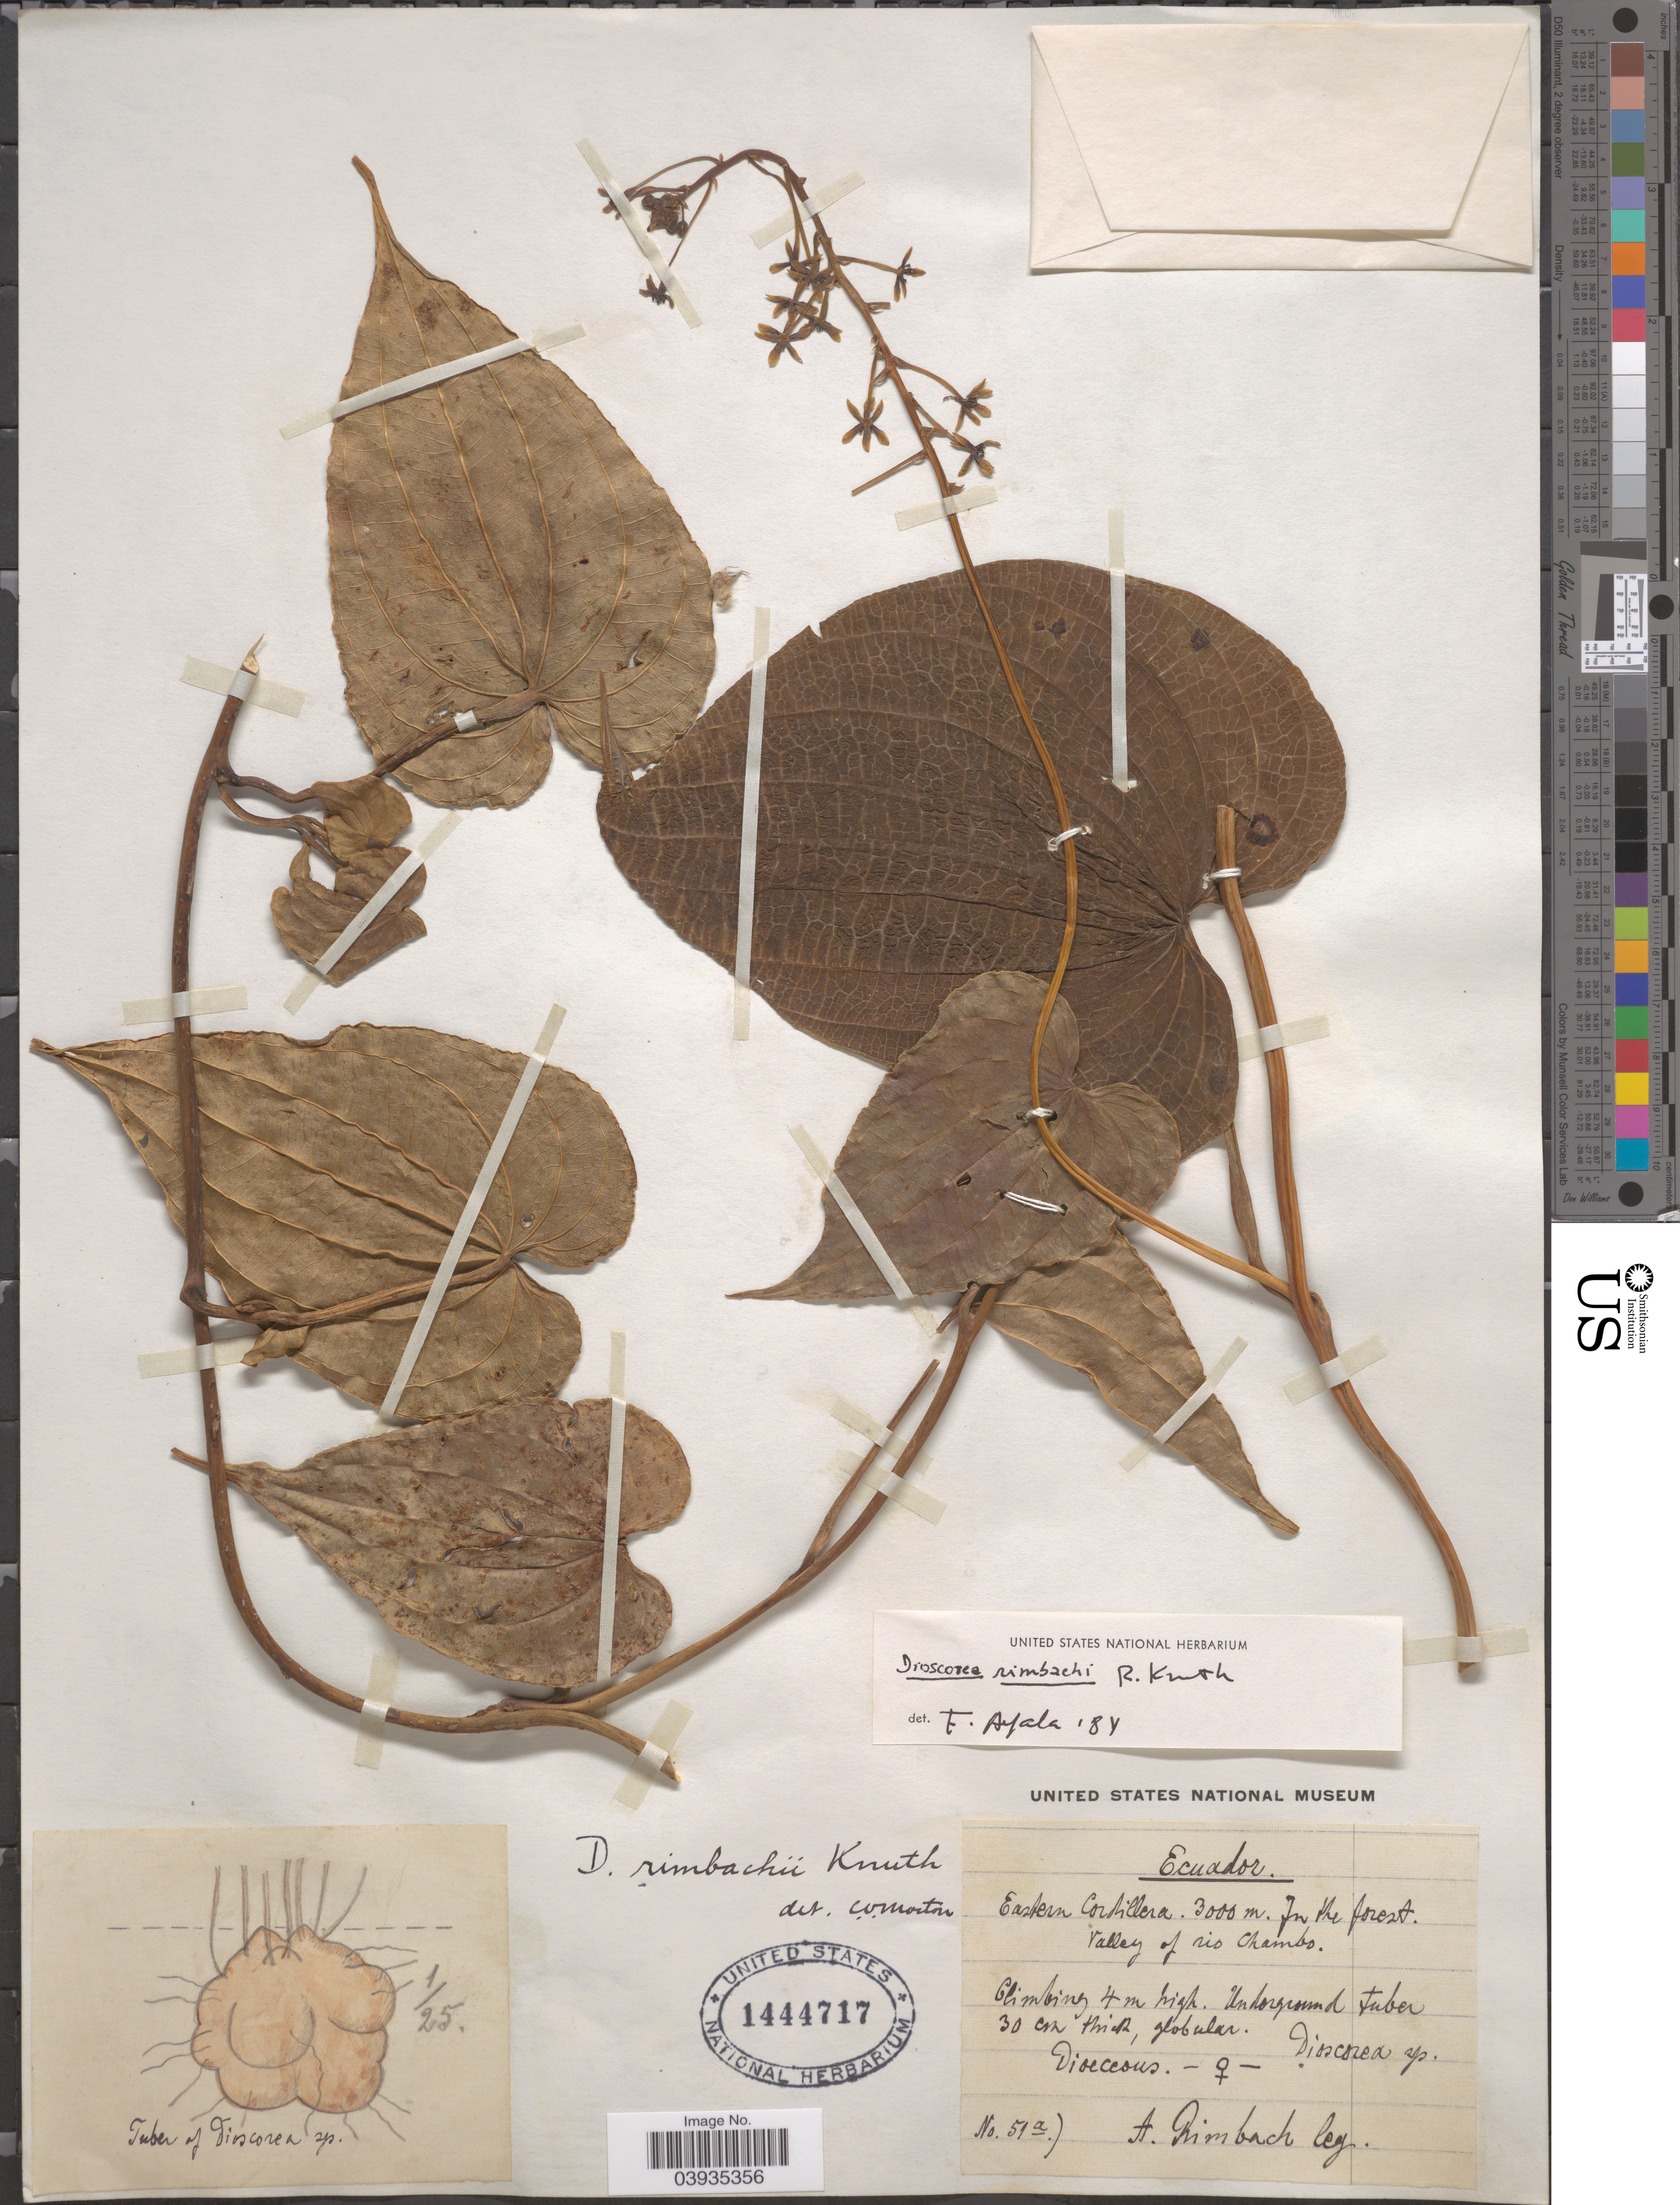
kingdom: Plantae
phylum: Tracheophyta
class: Liliopsida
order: Dioscoreales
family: Dioscoreaceae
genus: Dioscorea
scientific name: Dioscorea rimbachii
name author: R. Knuth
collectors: A. Rimbach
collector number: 51a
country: Ecuador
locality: Eastern Cordillera. Valley of rio Chambo.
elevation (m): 3000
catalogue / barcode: US 1444717